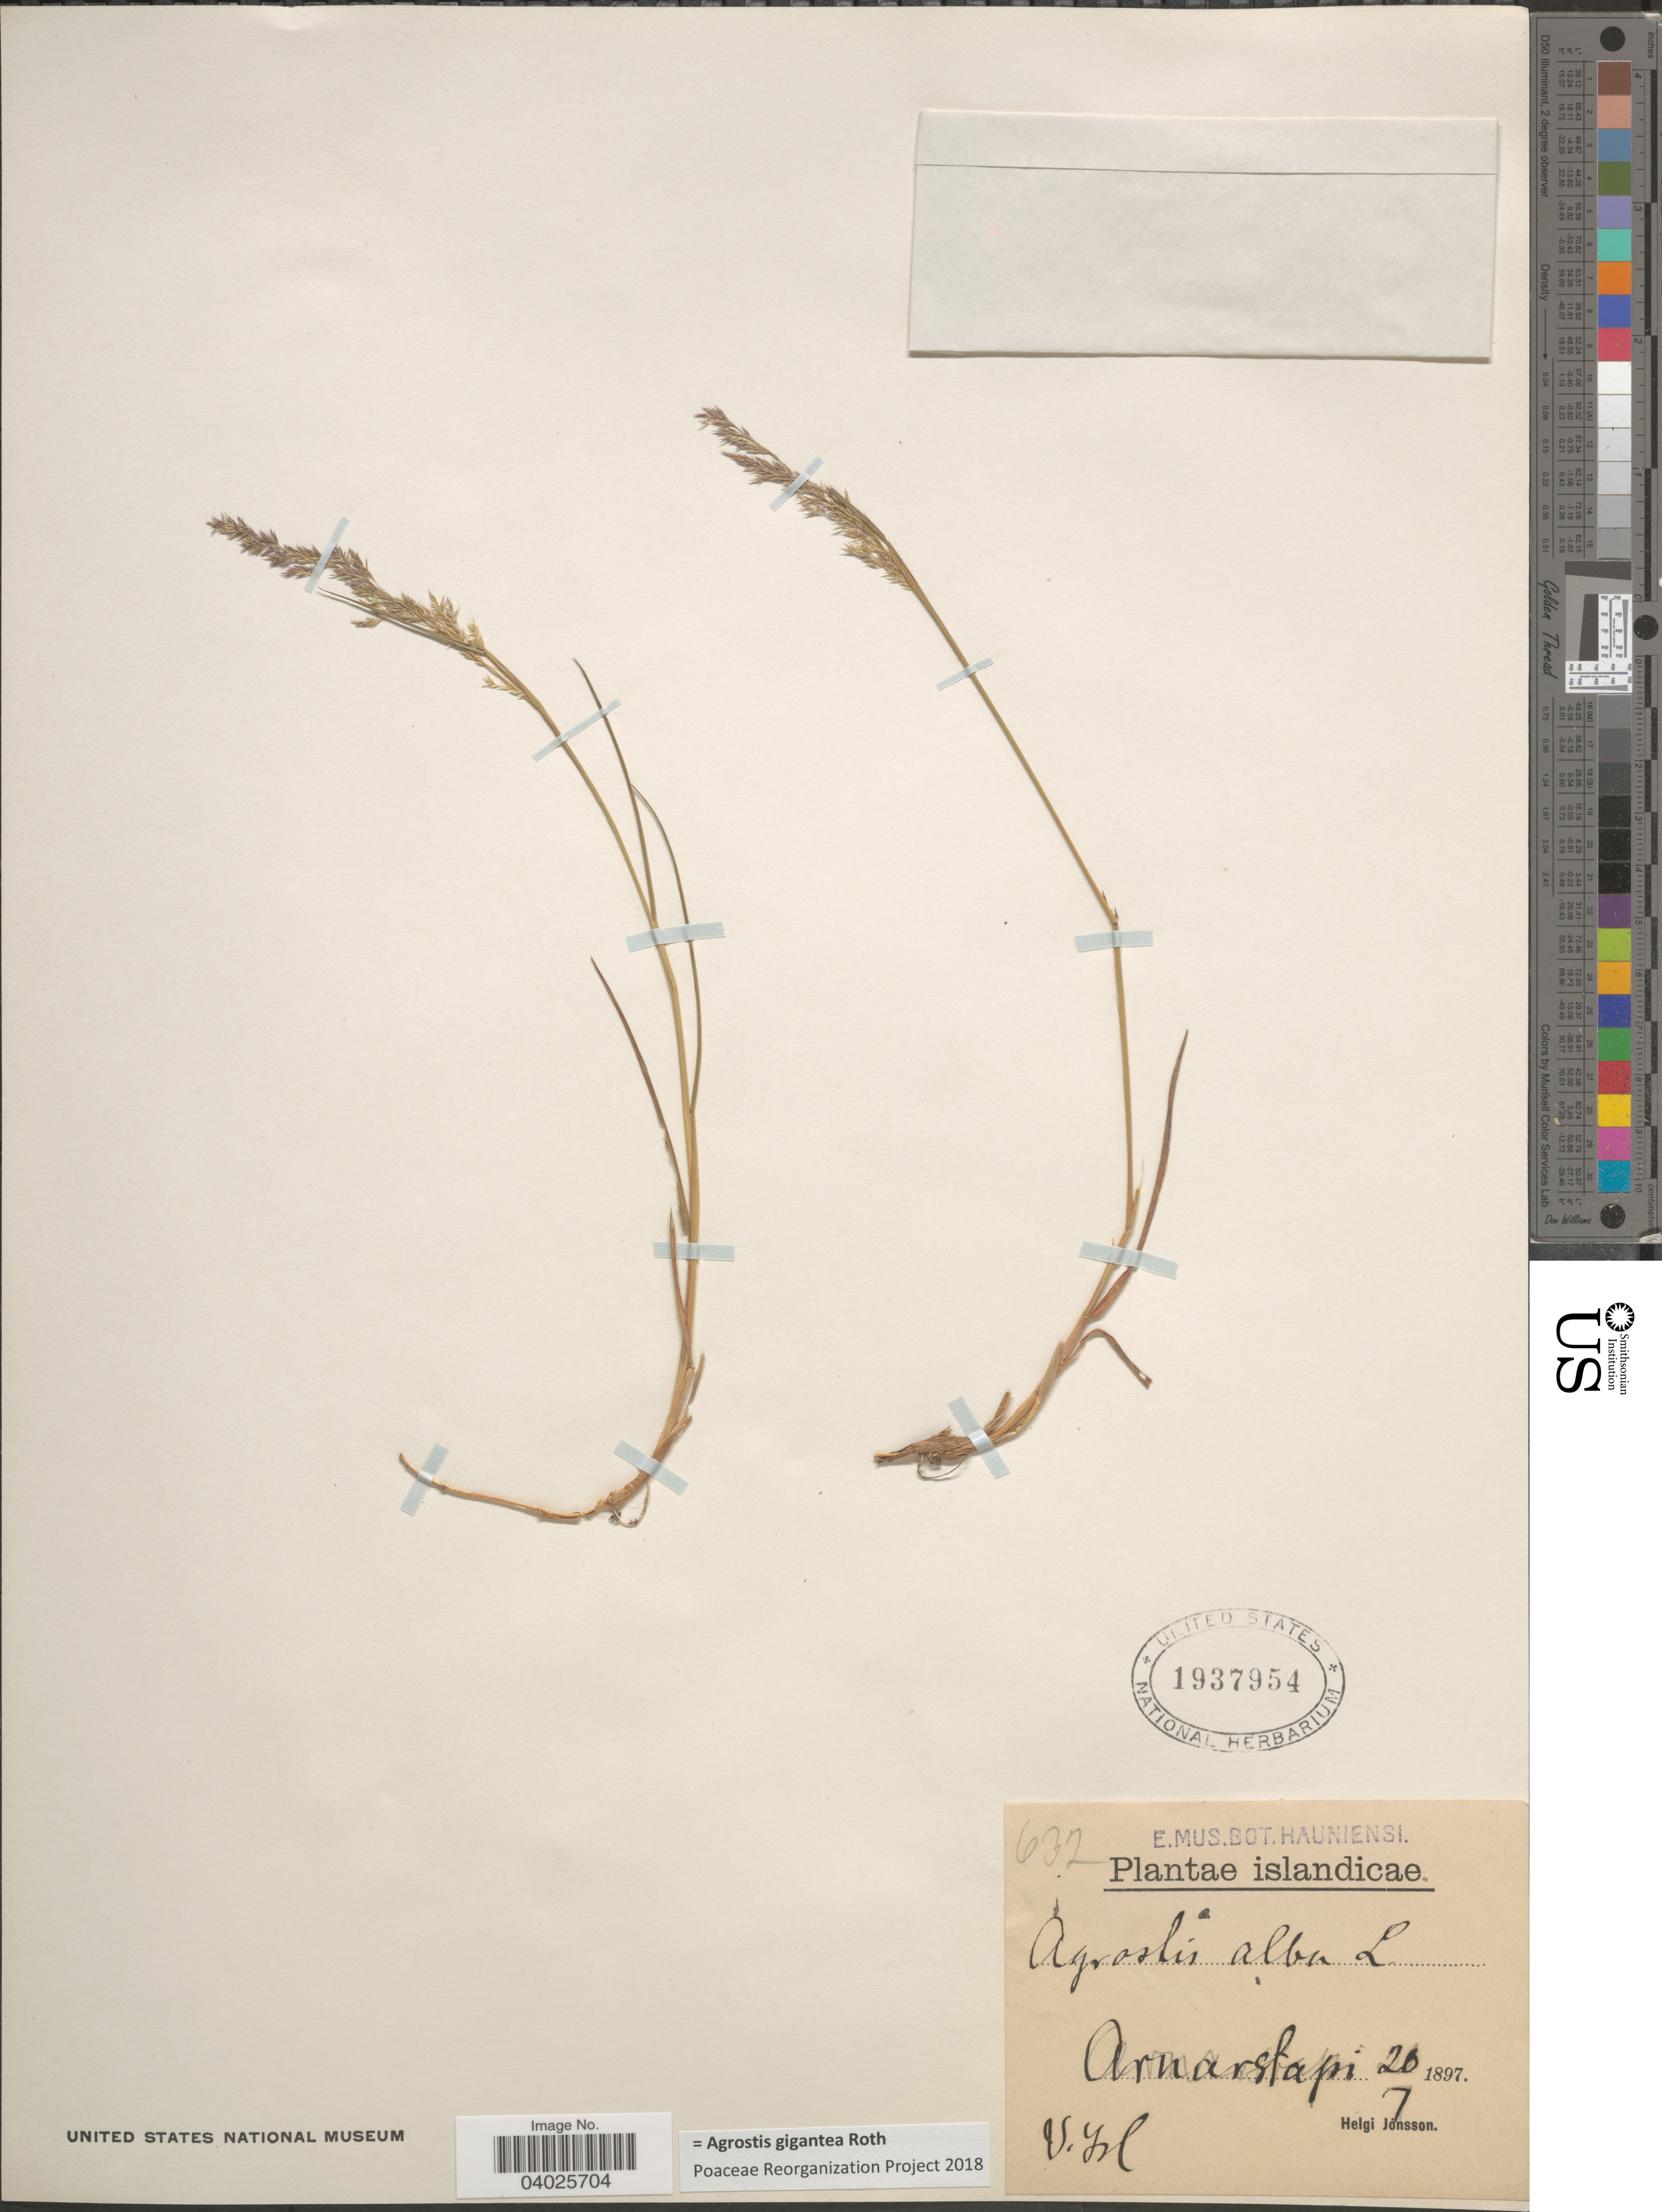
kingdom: Plantae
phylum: Tracheophyta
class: Liliopsida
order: Poales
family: Poaceae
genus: Agrostis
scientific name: Agrostis gigantea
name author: Roth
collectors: H. Jónsson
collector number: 632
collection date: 1897-07-26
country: Iceland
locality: Islandicae. Arnarstapi. V. Isl.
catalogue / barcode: US 1937954